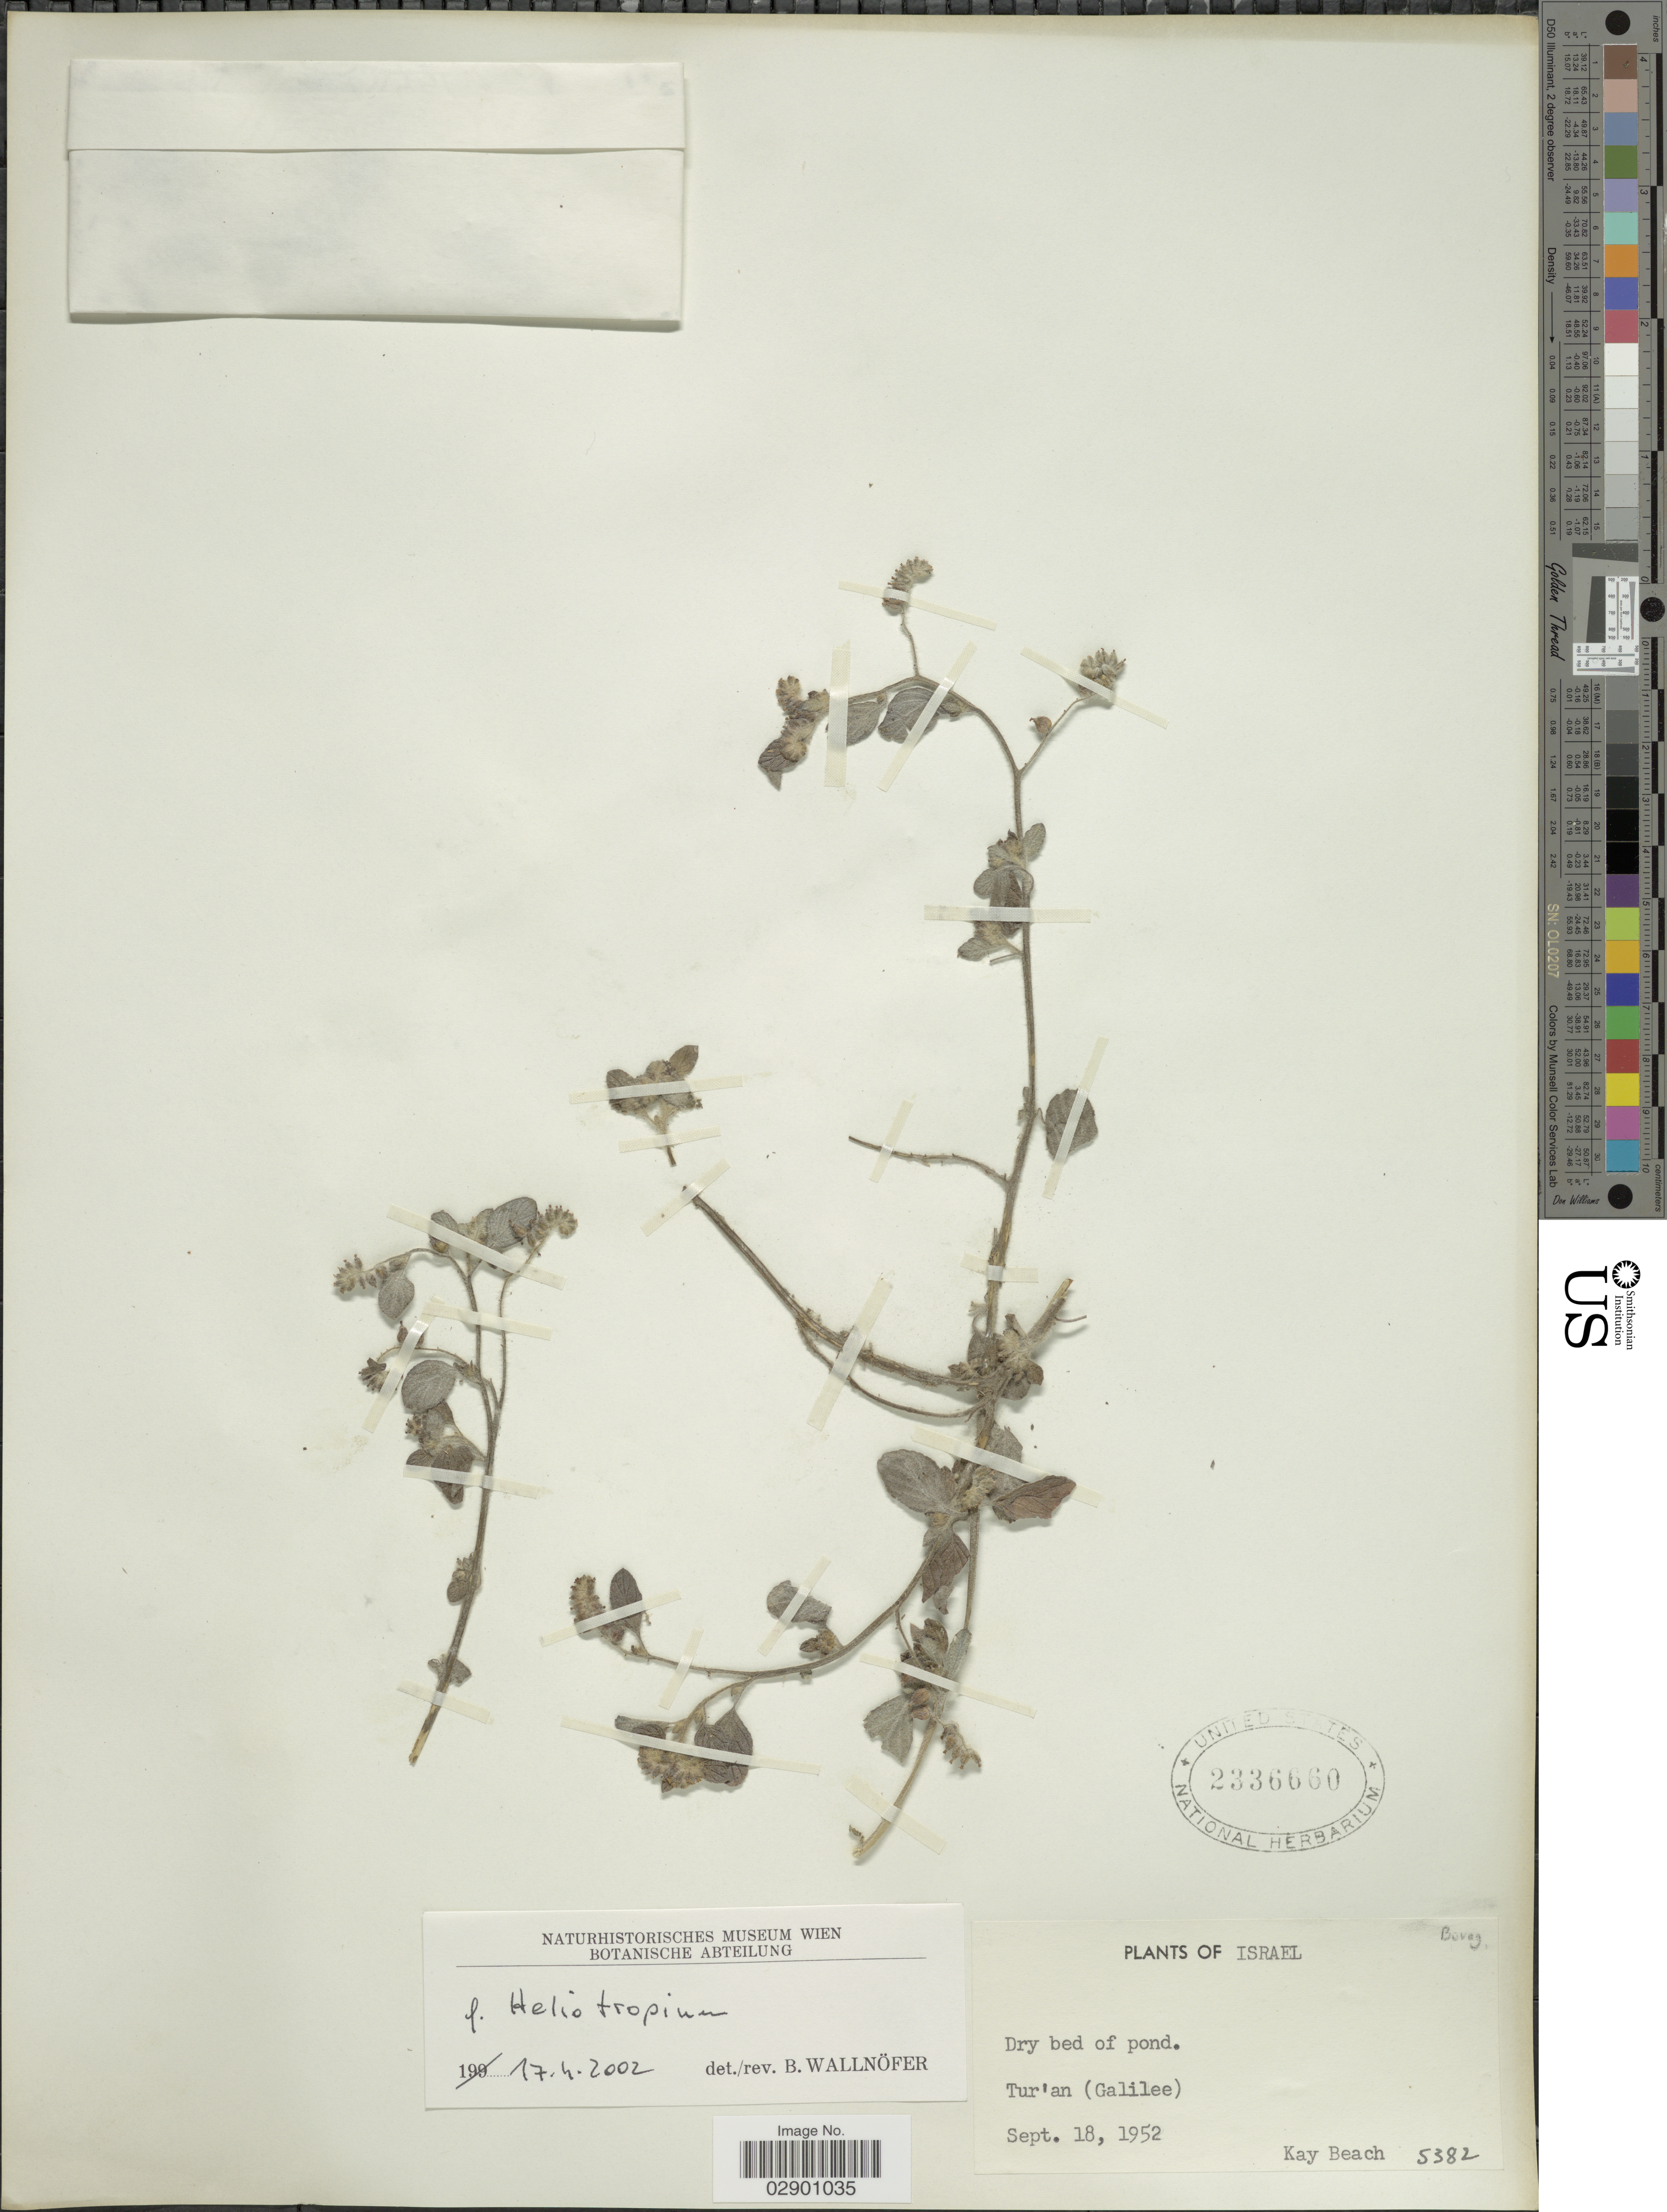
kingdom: Plantae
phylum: Tracheophyta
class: Magnoliopsida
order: Boraginales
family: Heliotropiaceae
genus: Heliotropium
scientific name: Heliotropium sp.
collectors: K. H. Beach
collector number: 5382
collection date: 1952-09-18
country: Israel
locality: Tur'an (Galilee).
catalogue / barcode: US 2336660